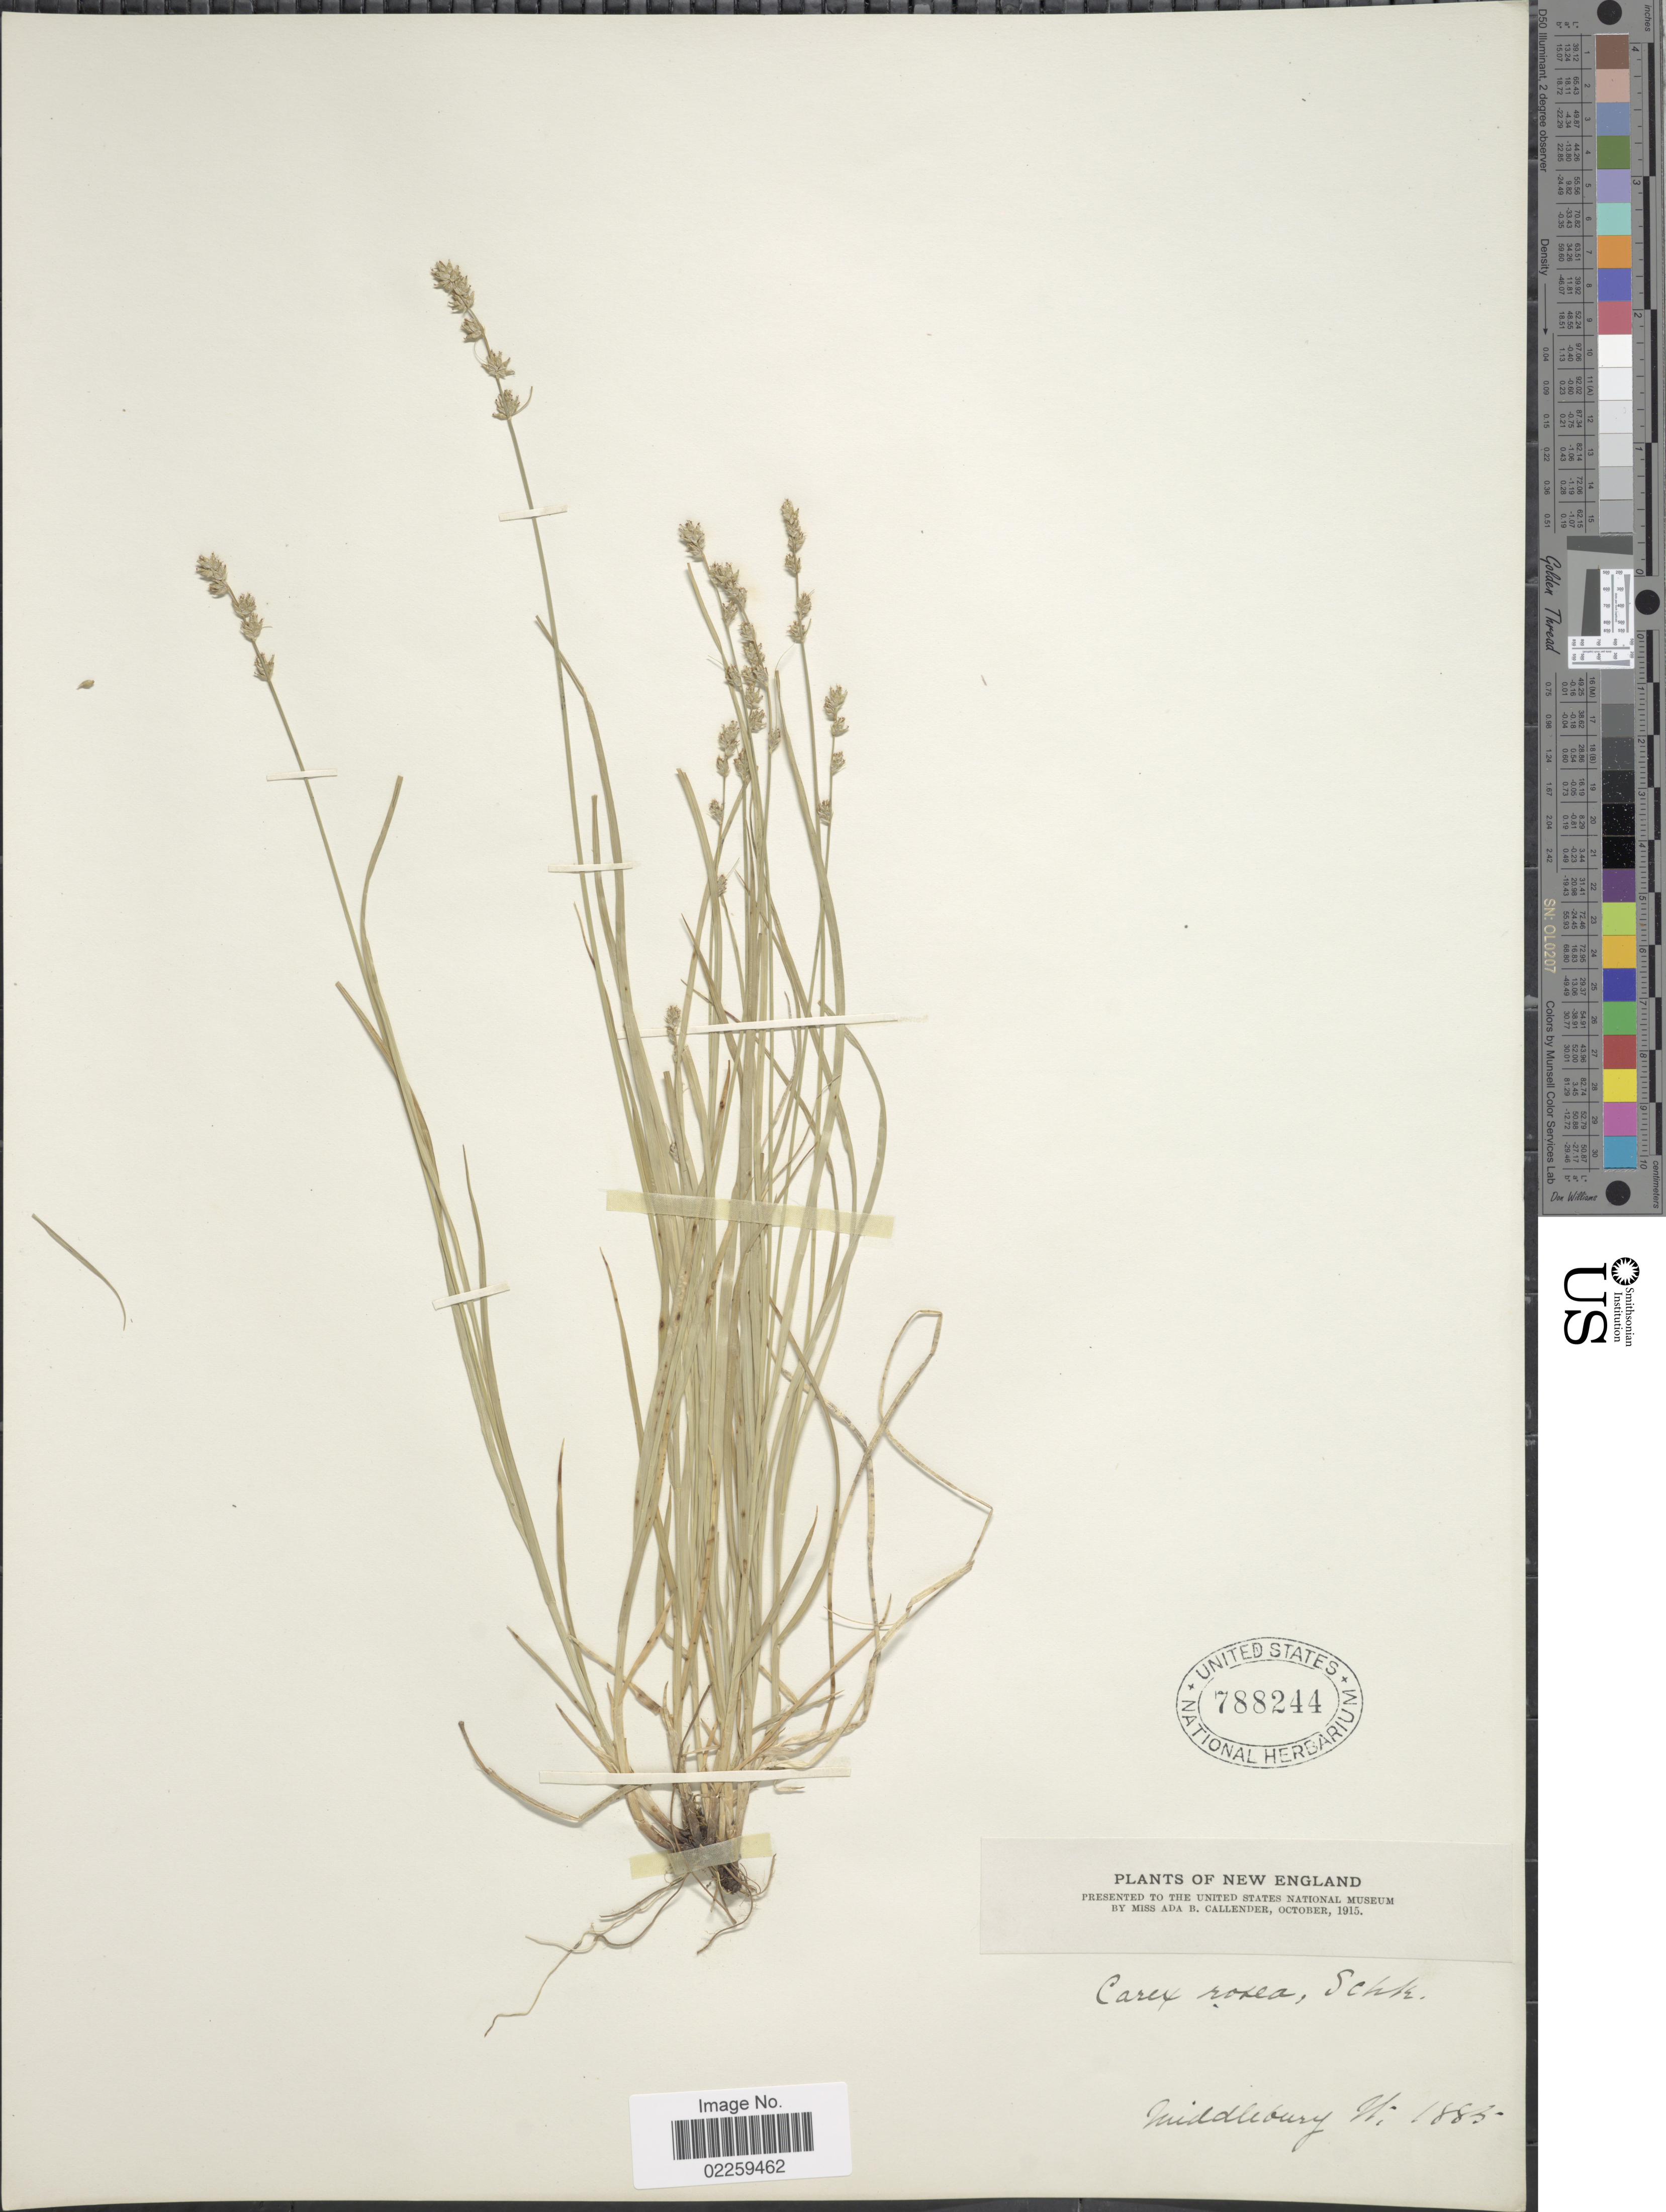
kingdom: Plantae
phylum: Tracheophyta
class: Liliopsida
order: Poales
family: Cyperaceae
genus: Carex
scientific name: Carex rosea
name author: Willd.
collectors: A. Callender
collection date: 1885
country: United States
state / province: Vermont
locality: Middleburg. Vt, New England.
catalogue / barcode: US 788244